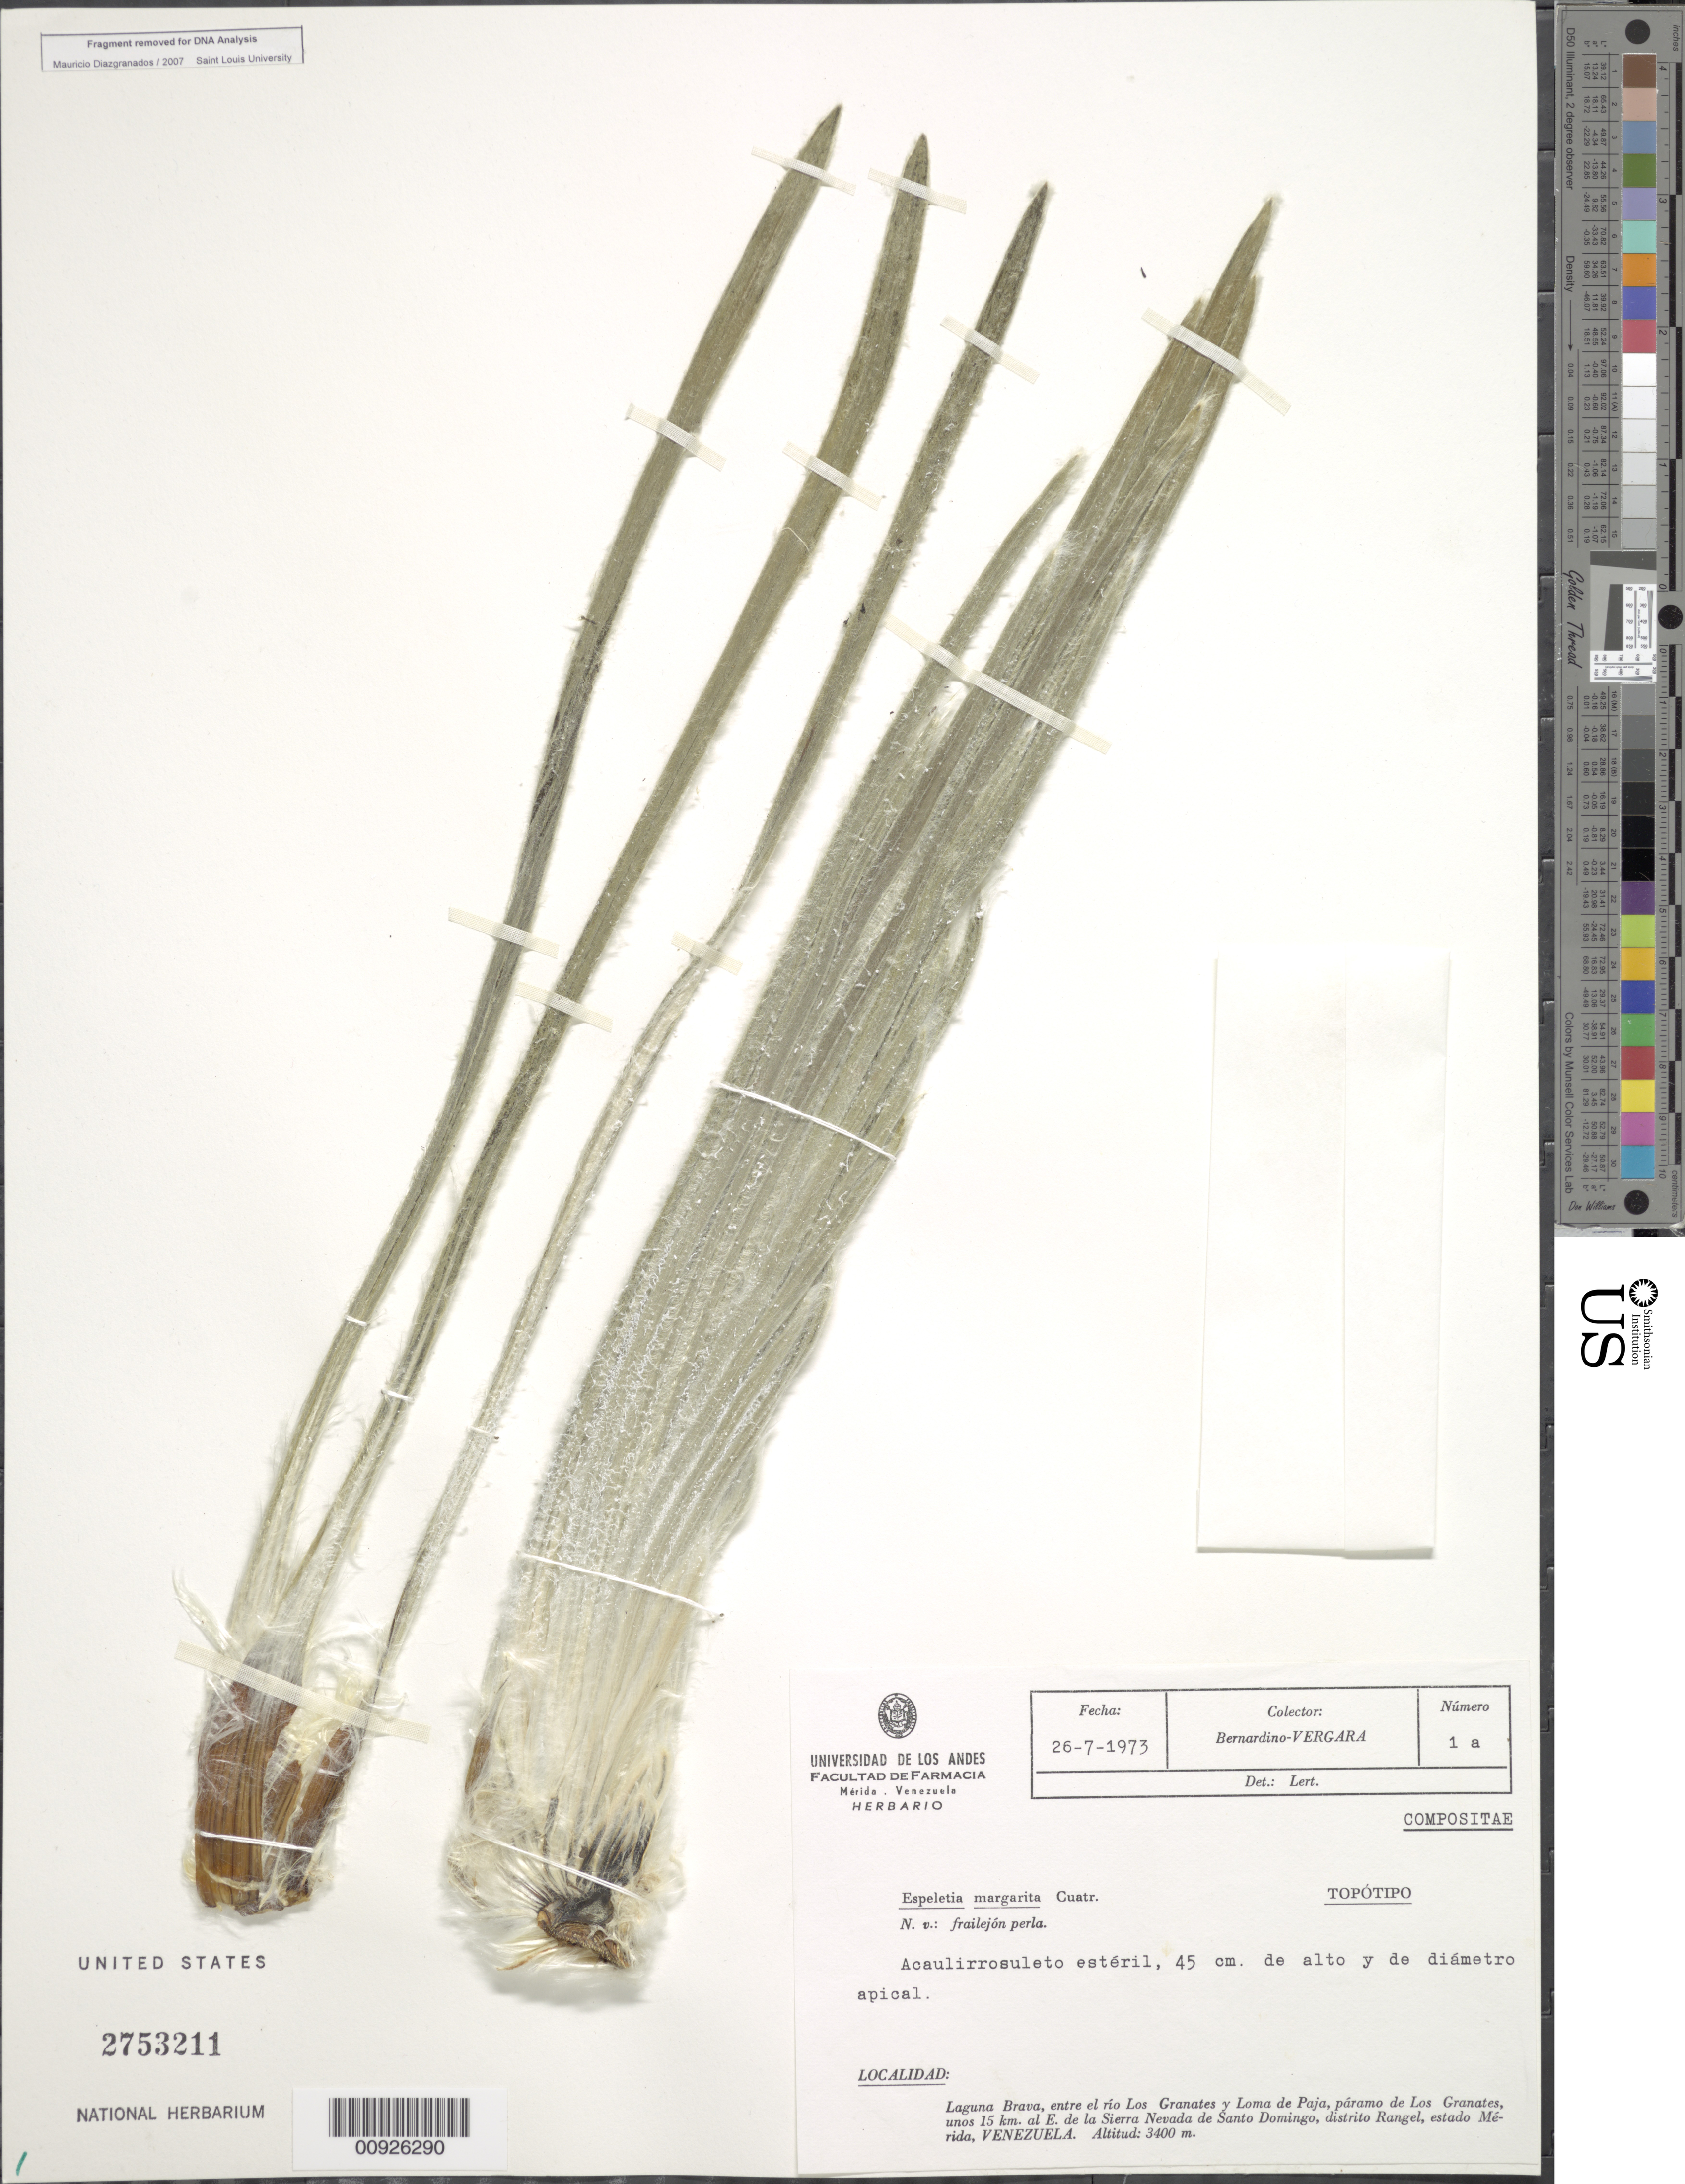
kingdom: Plantae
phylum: Tracheophyta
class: Magnoliopsida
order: Asterales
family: Asteraceae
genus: Ruilopezia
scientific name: Ruilopezia margarita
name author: (Cuatrec.) Cuatrec.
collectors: B. Vergara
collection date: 1973-07-26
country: Venezuela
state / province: Mérida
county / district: Rangel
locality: P. de los Granates. Laguna Brava, entre el río Los Granates y Loma de Paja, unos 15 km al E. de la Sierra Nevada de Santo Domingo.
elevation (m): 3400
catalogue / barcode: US 2753211